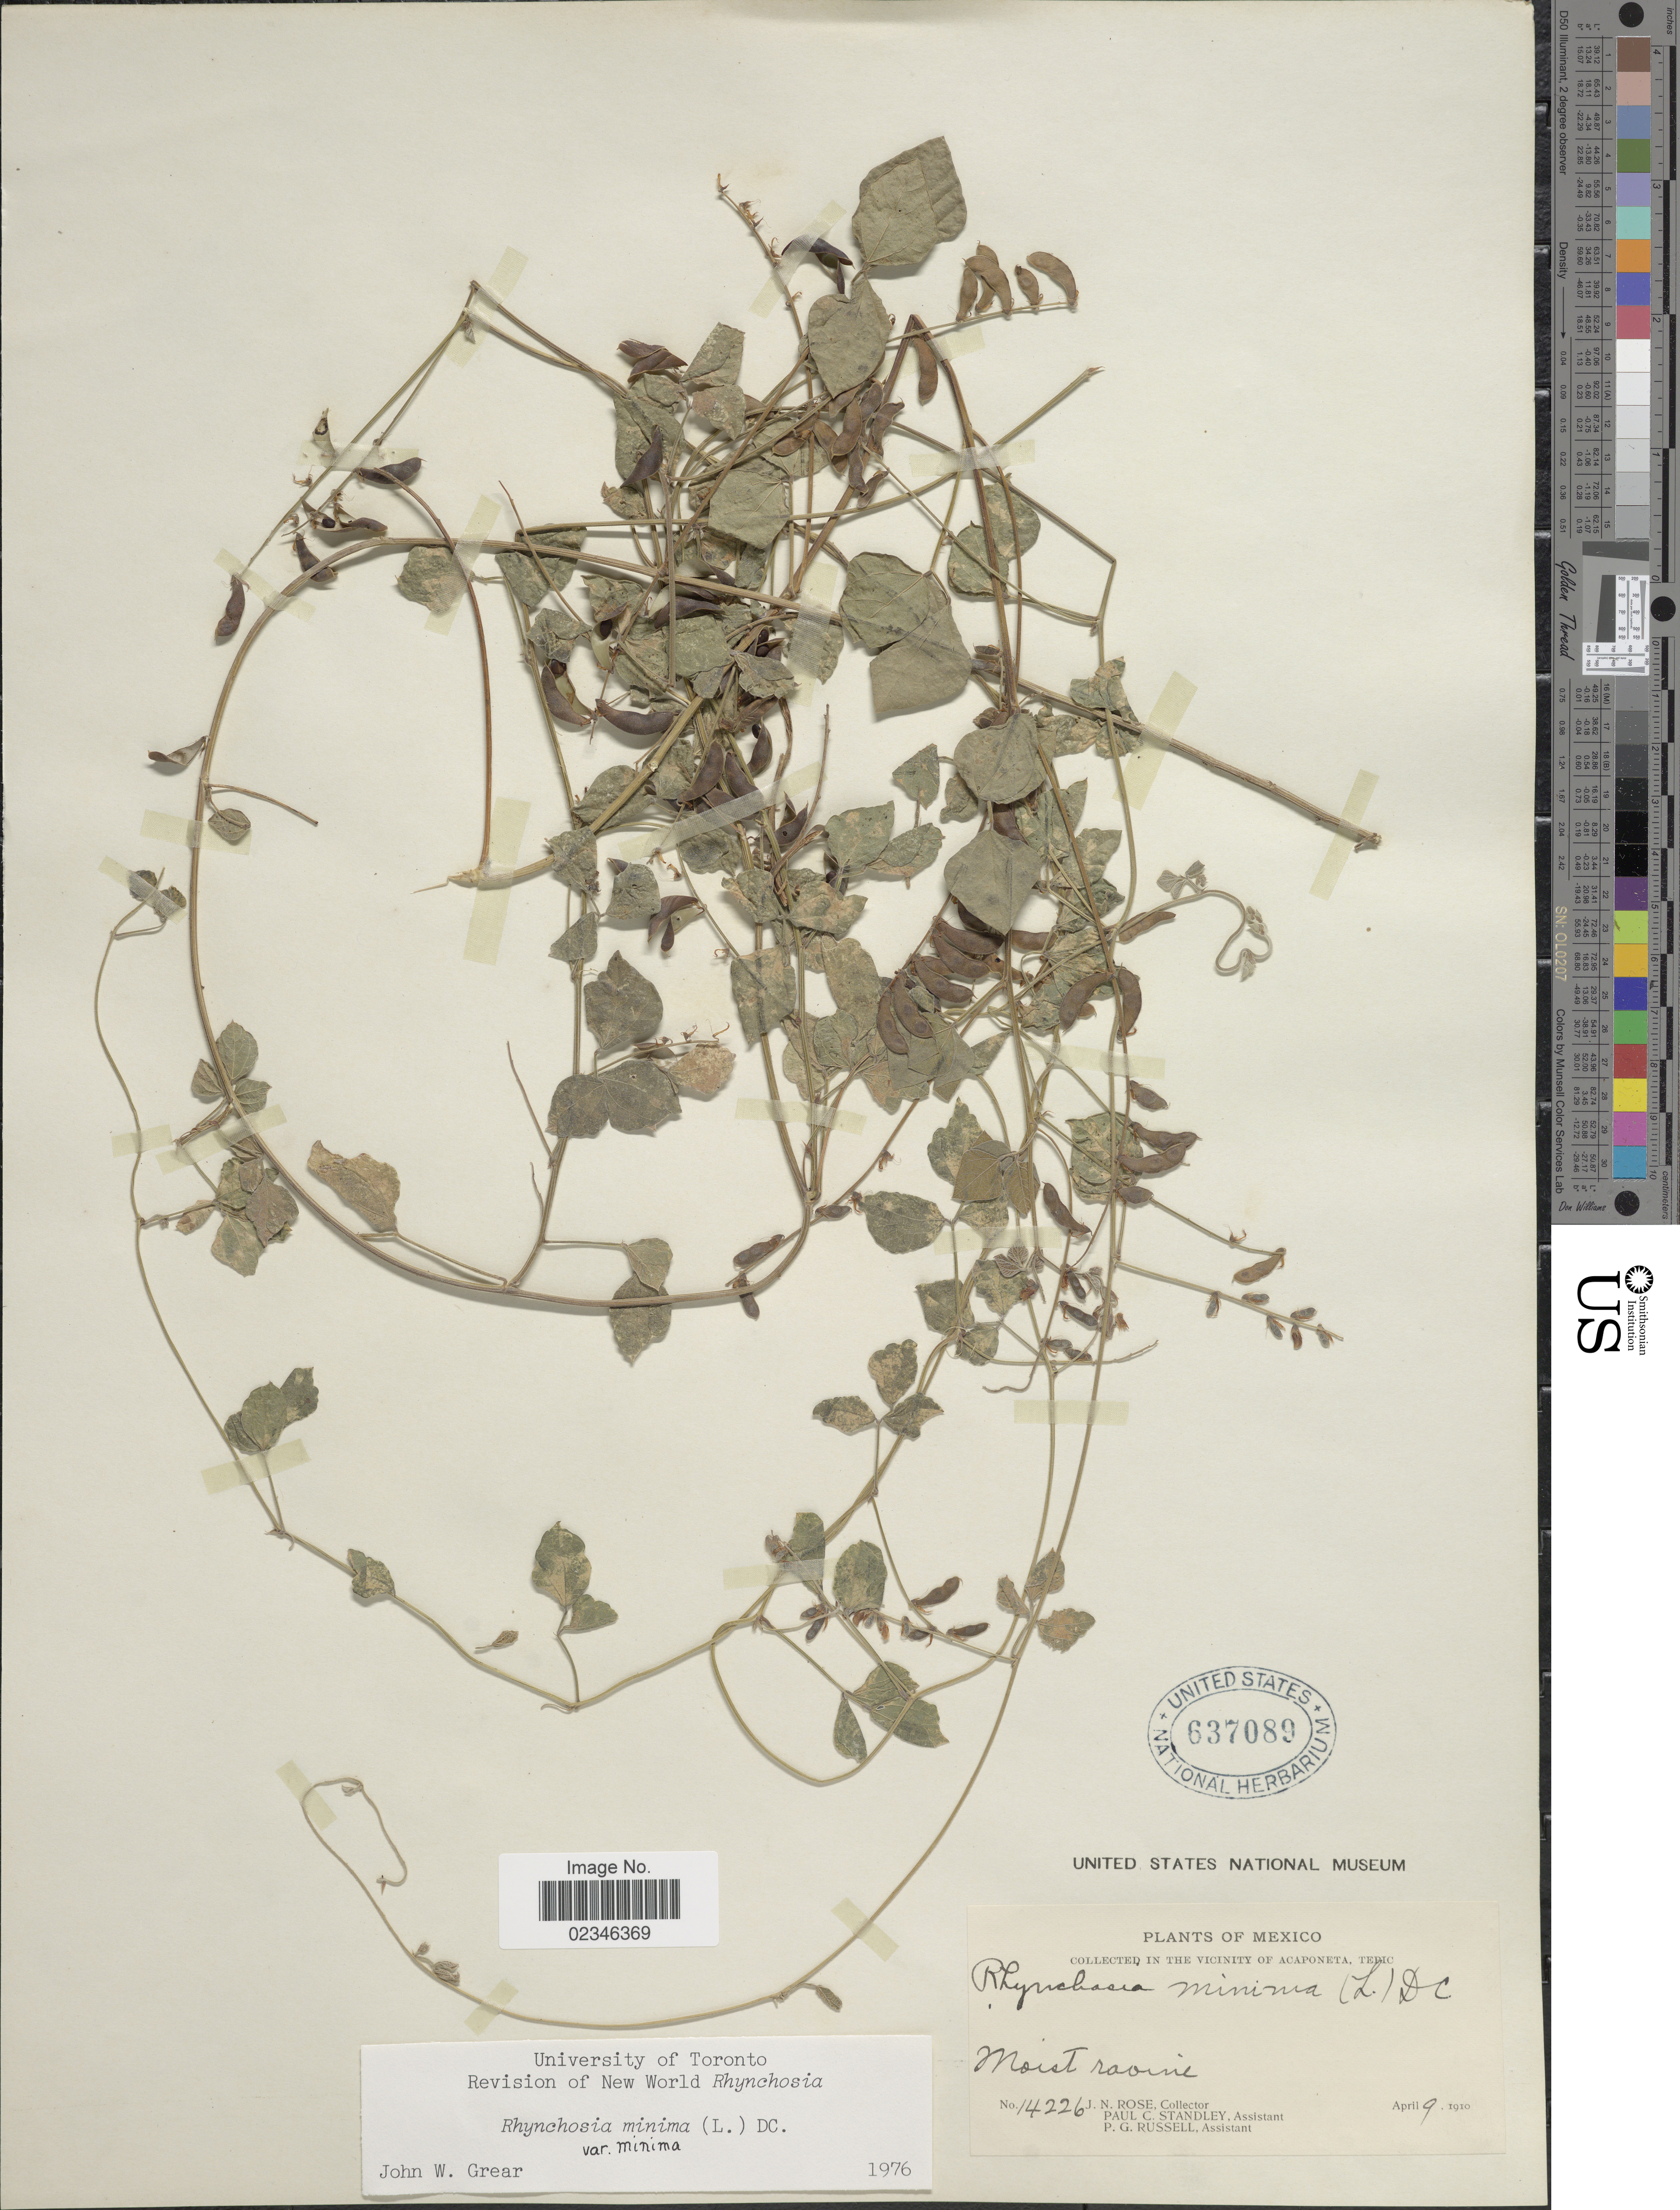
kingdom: Plantae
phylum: Tracheophyta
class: Magnoliopsida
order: Fabales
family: Fabaceae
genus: Rhynchosia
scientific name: Rhynchosia minima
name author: (L.) DC.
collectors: J. N. Rose, P. C. Standley & P. G. Russell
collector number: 14226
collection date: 1910-04-09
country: Mexico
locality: In the Vicinity of Acaponeta, Tepic. Moist ravine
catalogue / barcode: US 637089